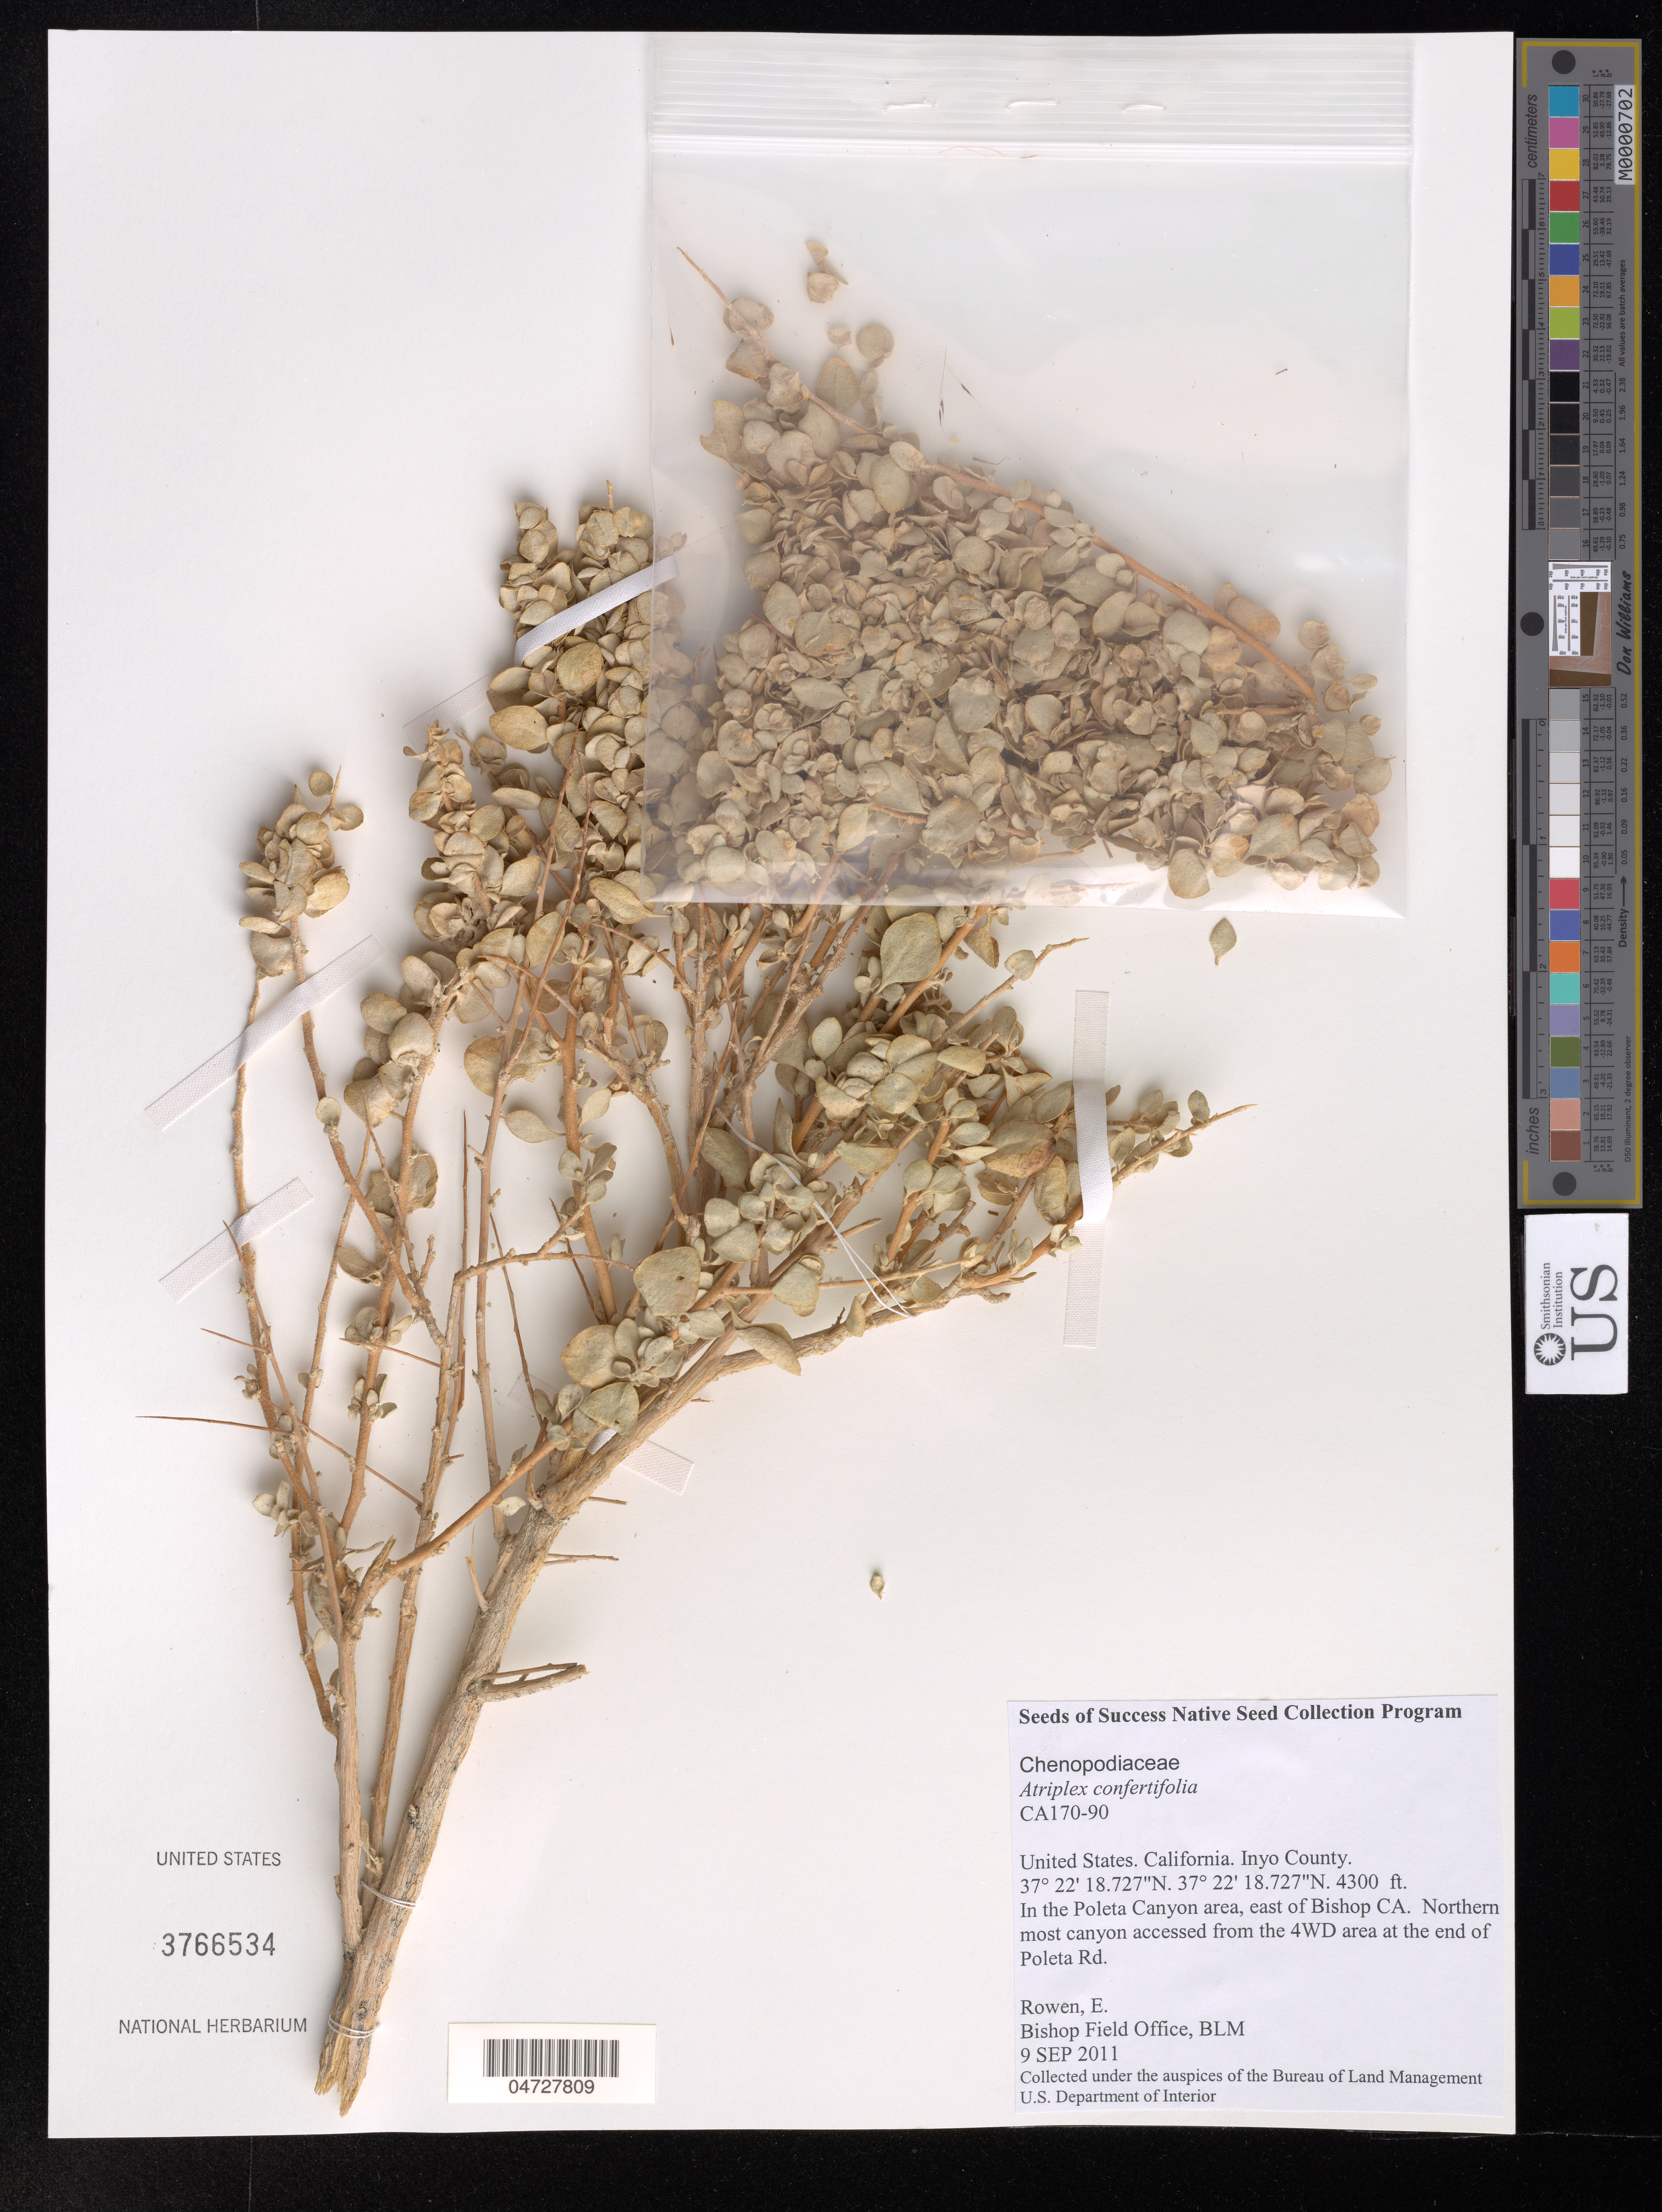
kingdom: Plantae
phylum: Tracheophyta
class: Magnoliopsida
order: Caryophyllales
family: Amaranthaceae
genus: Atriplex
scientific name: Atriplex confertifolia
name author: (Torr. & Frém.) S. Watson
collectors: E. Rowen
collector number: CA170-90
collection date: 2011-09-09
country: United States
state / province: Arizona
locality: California. Inyo County. In the Poleta Canyon area, east of Bishop CA. Northern most canyon accessed from the 4WD area at the end of Poleta Rd.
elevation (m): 1311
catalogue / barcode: US 3766534